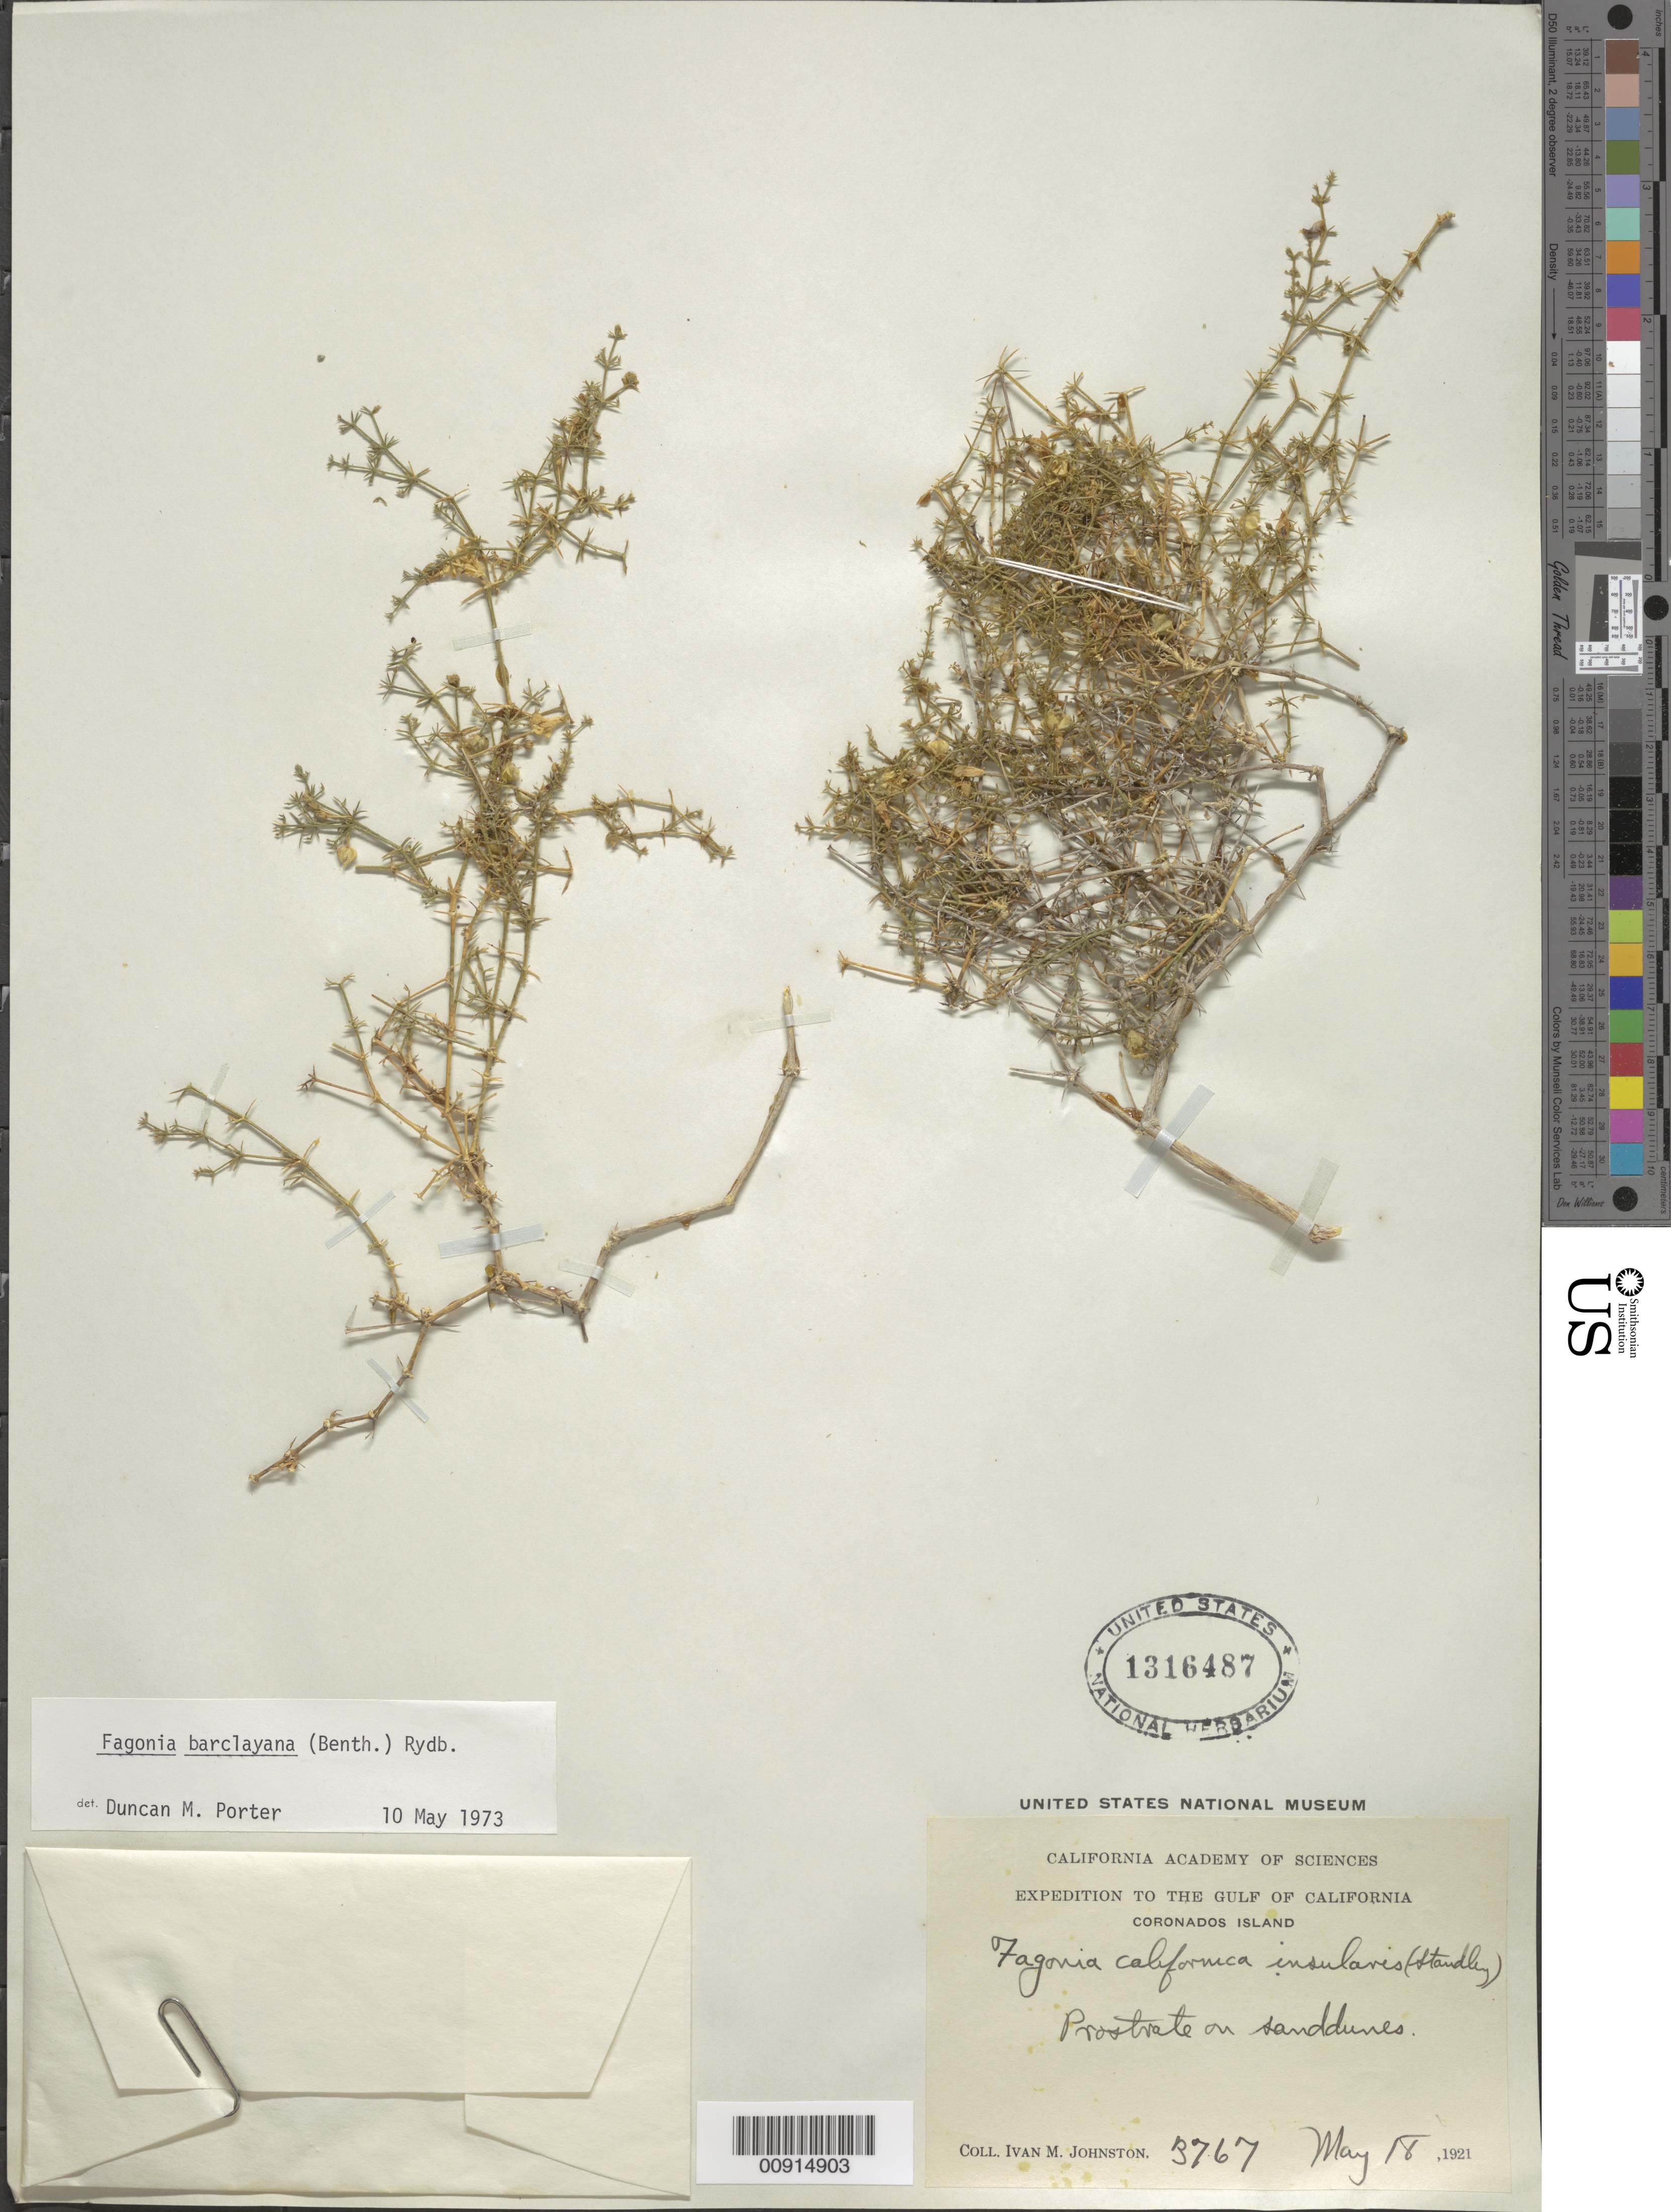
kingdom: Plantae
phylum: Tracheophyta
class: Magnoliopsida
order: Zygophyllales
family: Zygophyllaceae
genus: Fagonia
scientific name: Fagonia barclayana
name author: (Benth.) Rydb.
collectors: I.M. Johnston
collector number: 3767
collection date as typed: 18 May 1921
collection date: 1921-05-18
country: Mexico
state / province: Baja California Sur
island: Coronados I.s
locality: Coronados Island.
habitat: Prostrate on sand dunes.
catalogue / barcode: US 1316487